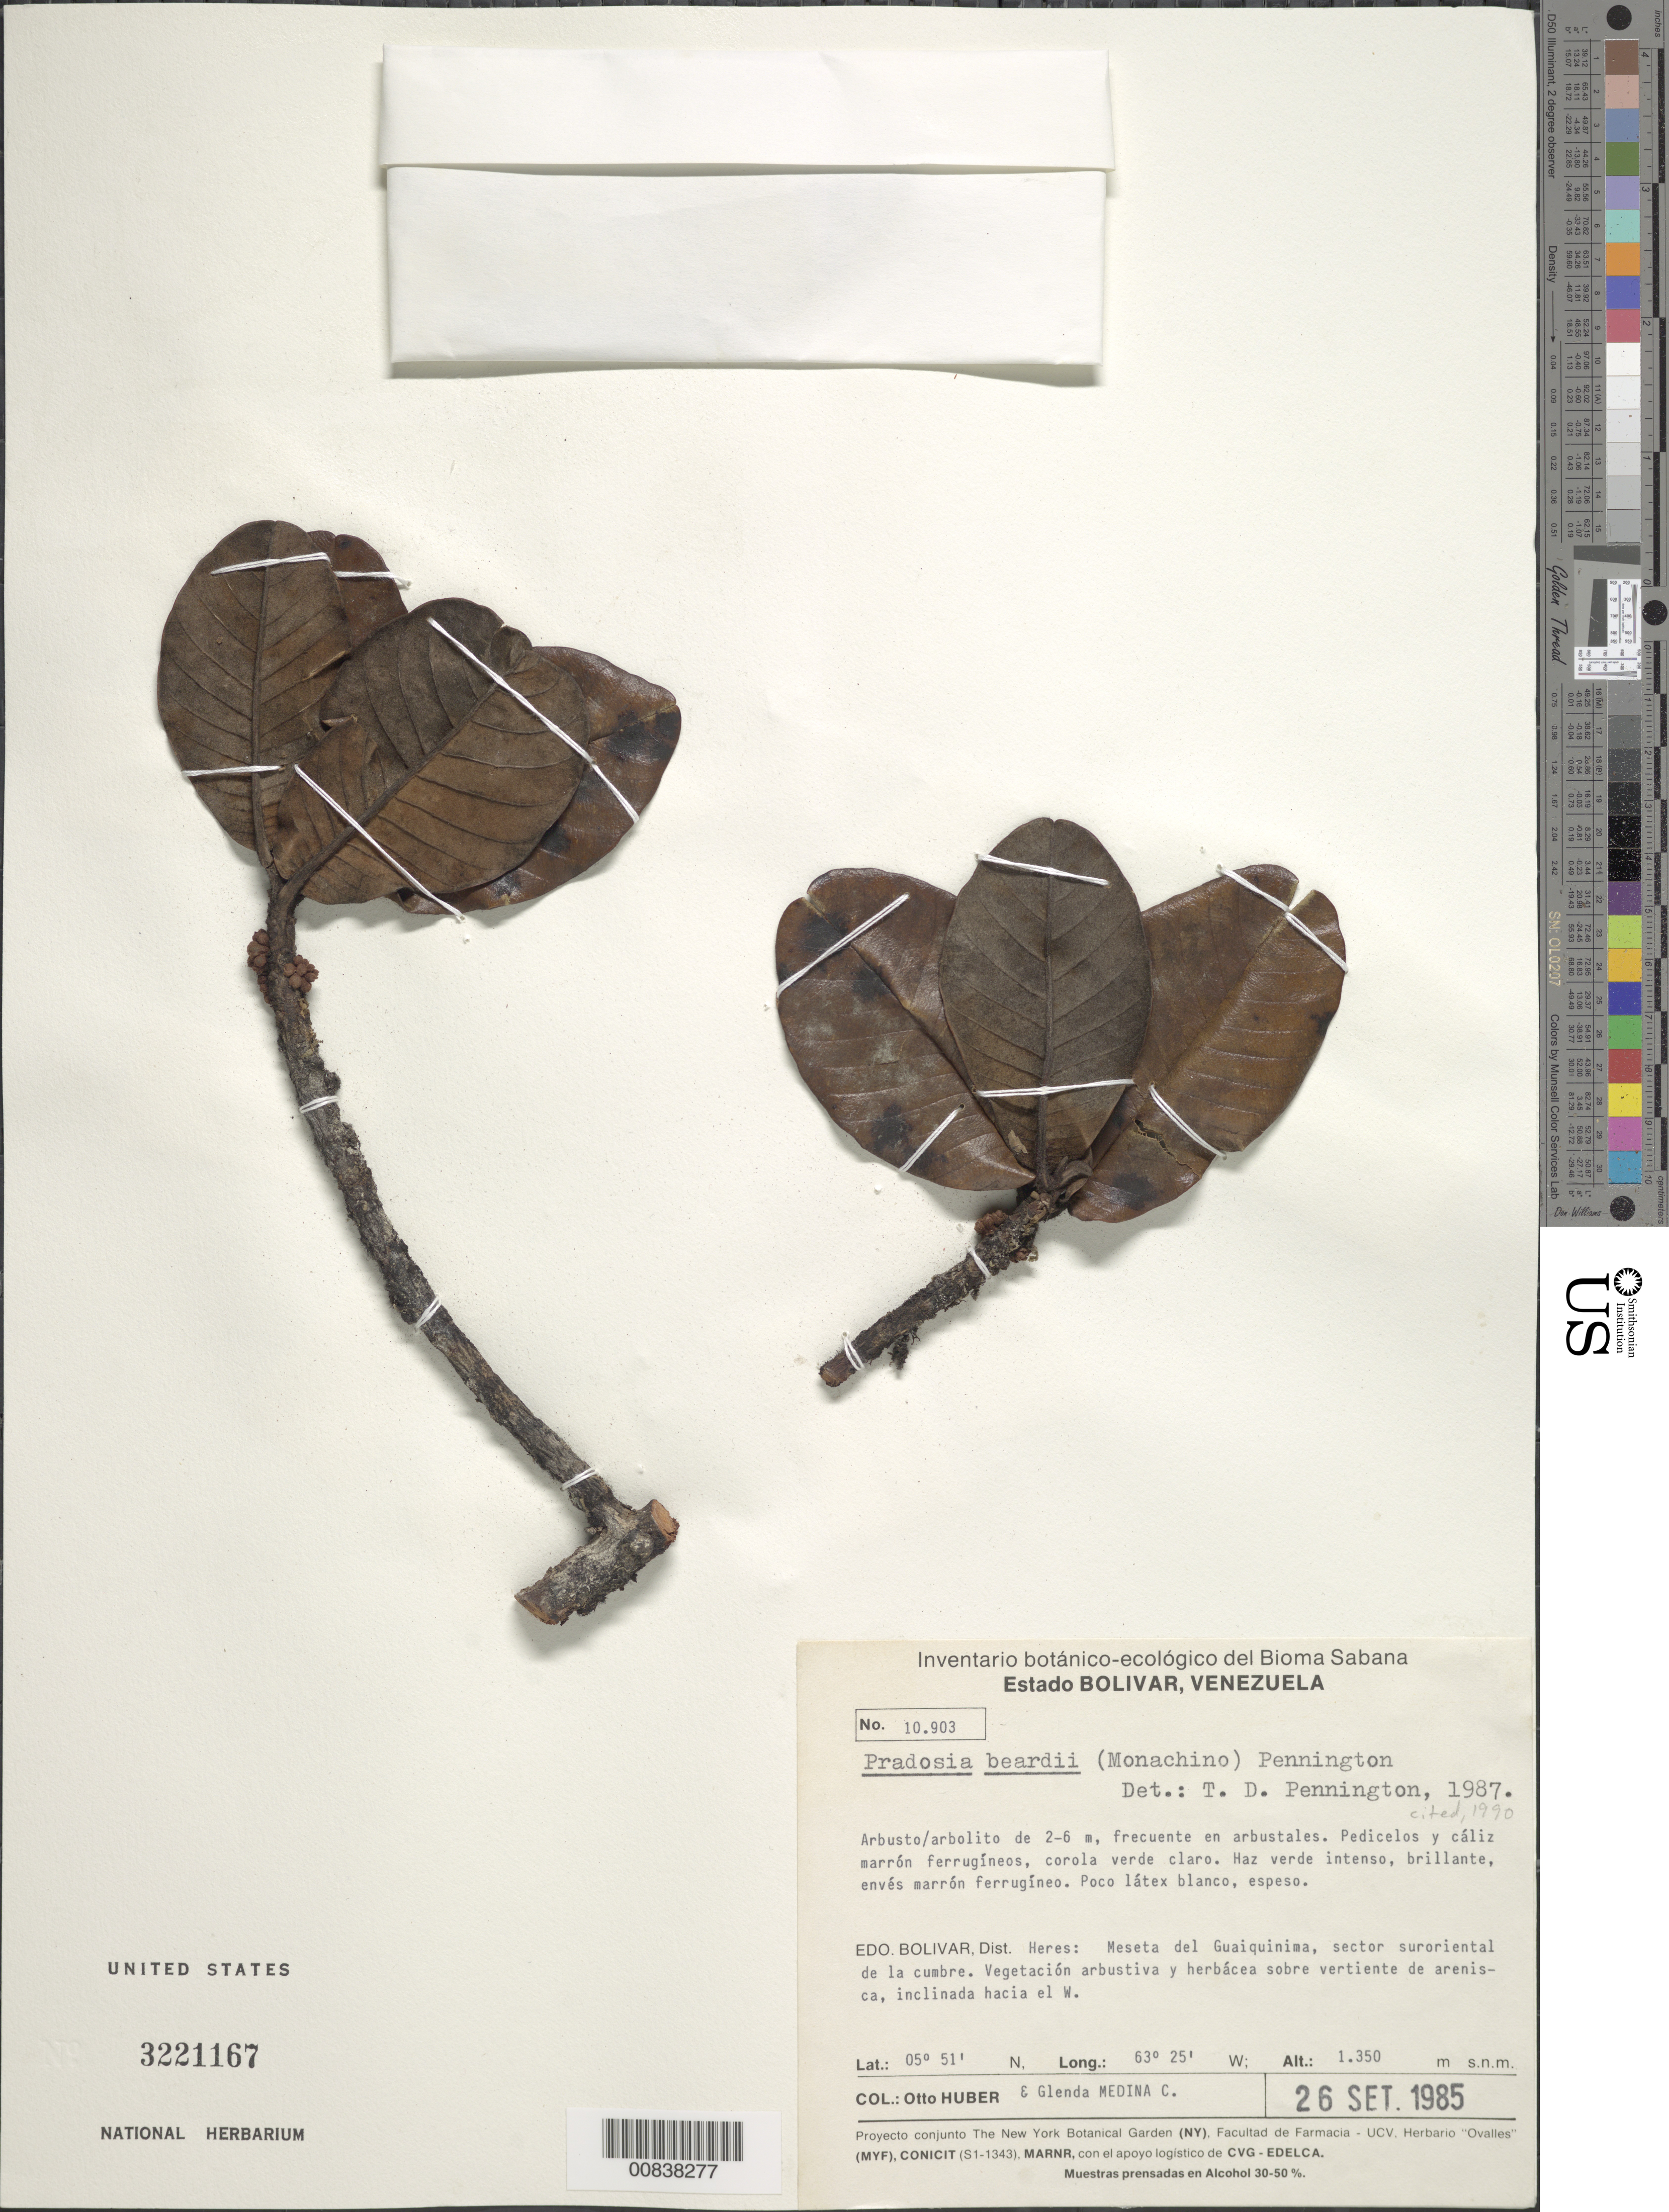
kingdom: Plantae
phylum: Tracheophyta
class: Magnoliopsida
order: Ericales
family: Sapotaceae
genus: Pradosia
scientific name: Pradosia beardii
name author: (Monach.) T.D. Penn.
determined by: Pennington, T. D., (K)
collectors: O. Huber & G. Medina C.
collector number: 10903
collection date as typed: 26-Sep-85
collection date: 1985-09-26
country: Venezuela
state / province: Bolívar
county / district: Heres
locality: Meseta del Guaiquinima, sector suroriental de la cumbre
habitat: Arbustales; vegetación arbustiva y hervacea sobre vertiente de arenisca, inclinada hacia el W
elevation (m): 1350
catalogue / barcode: US 3221167